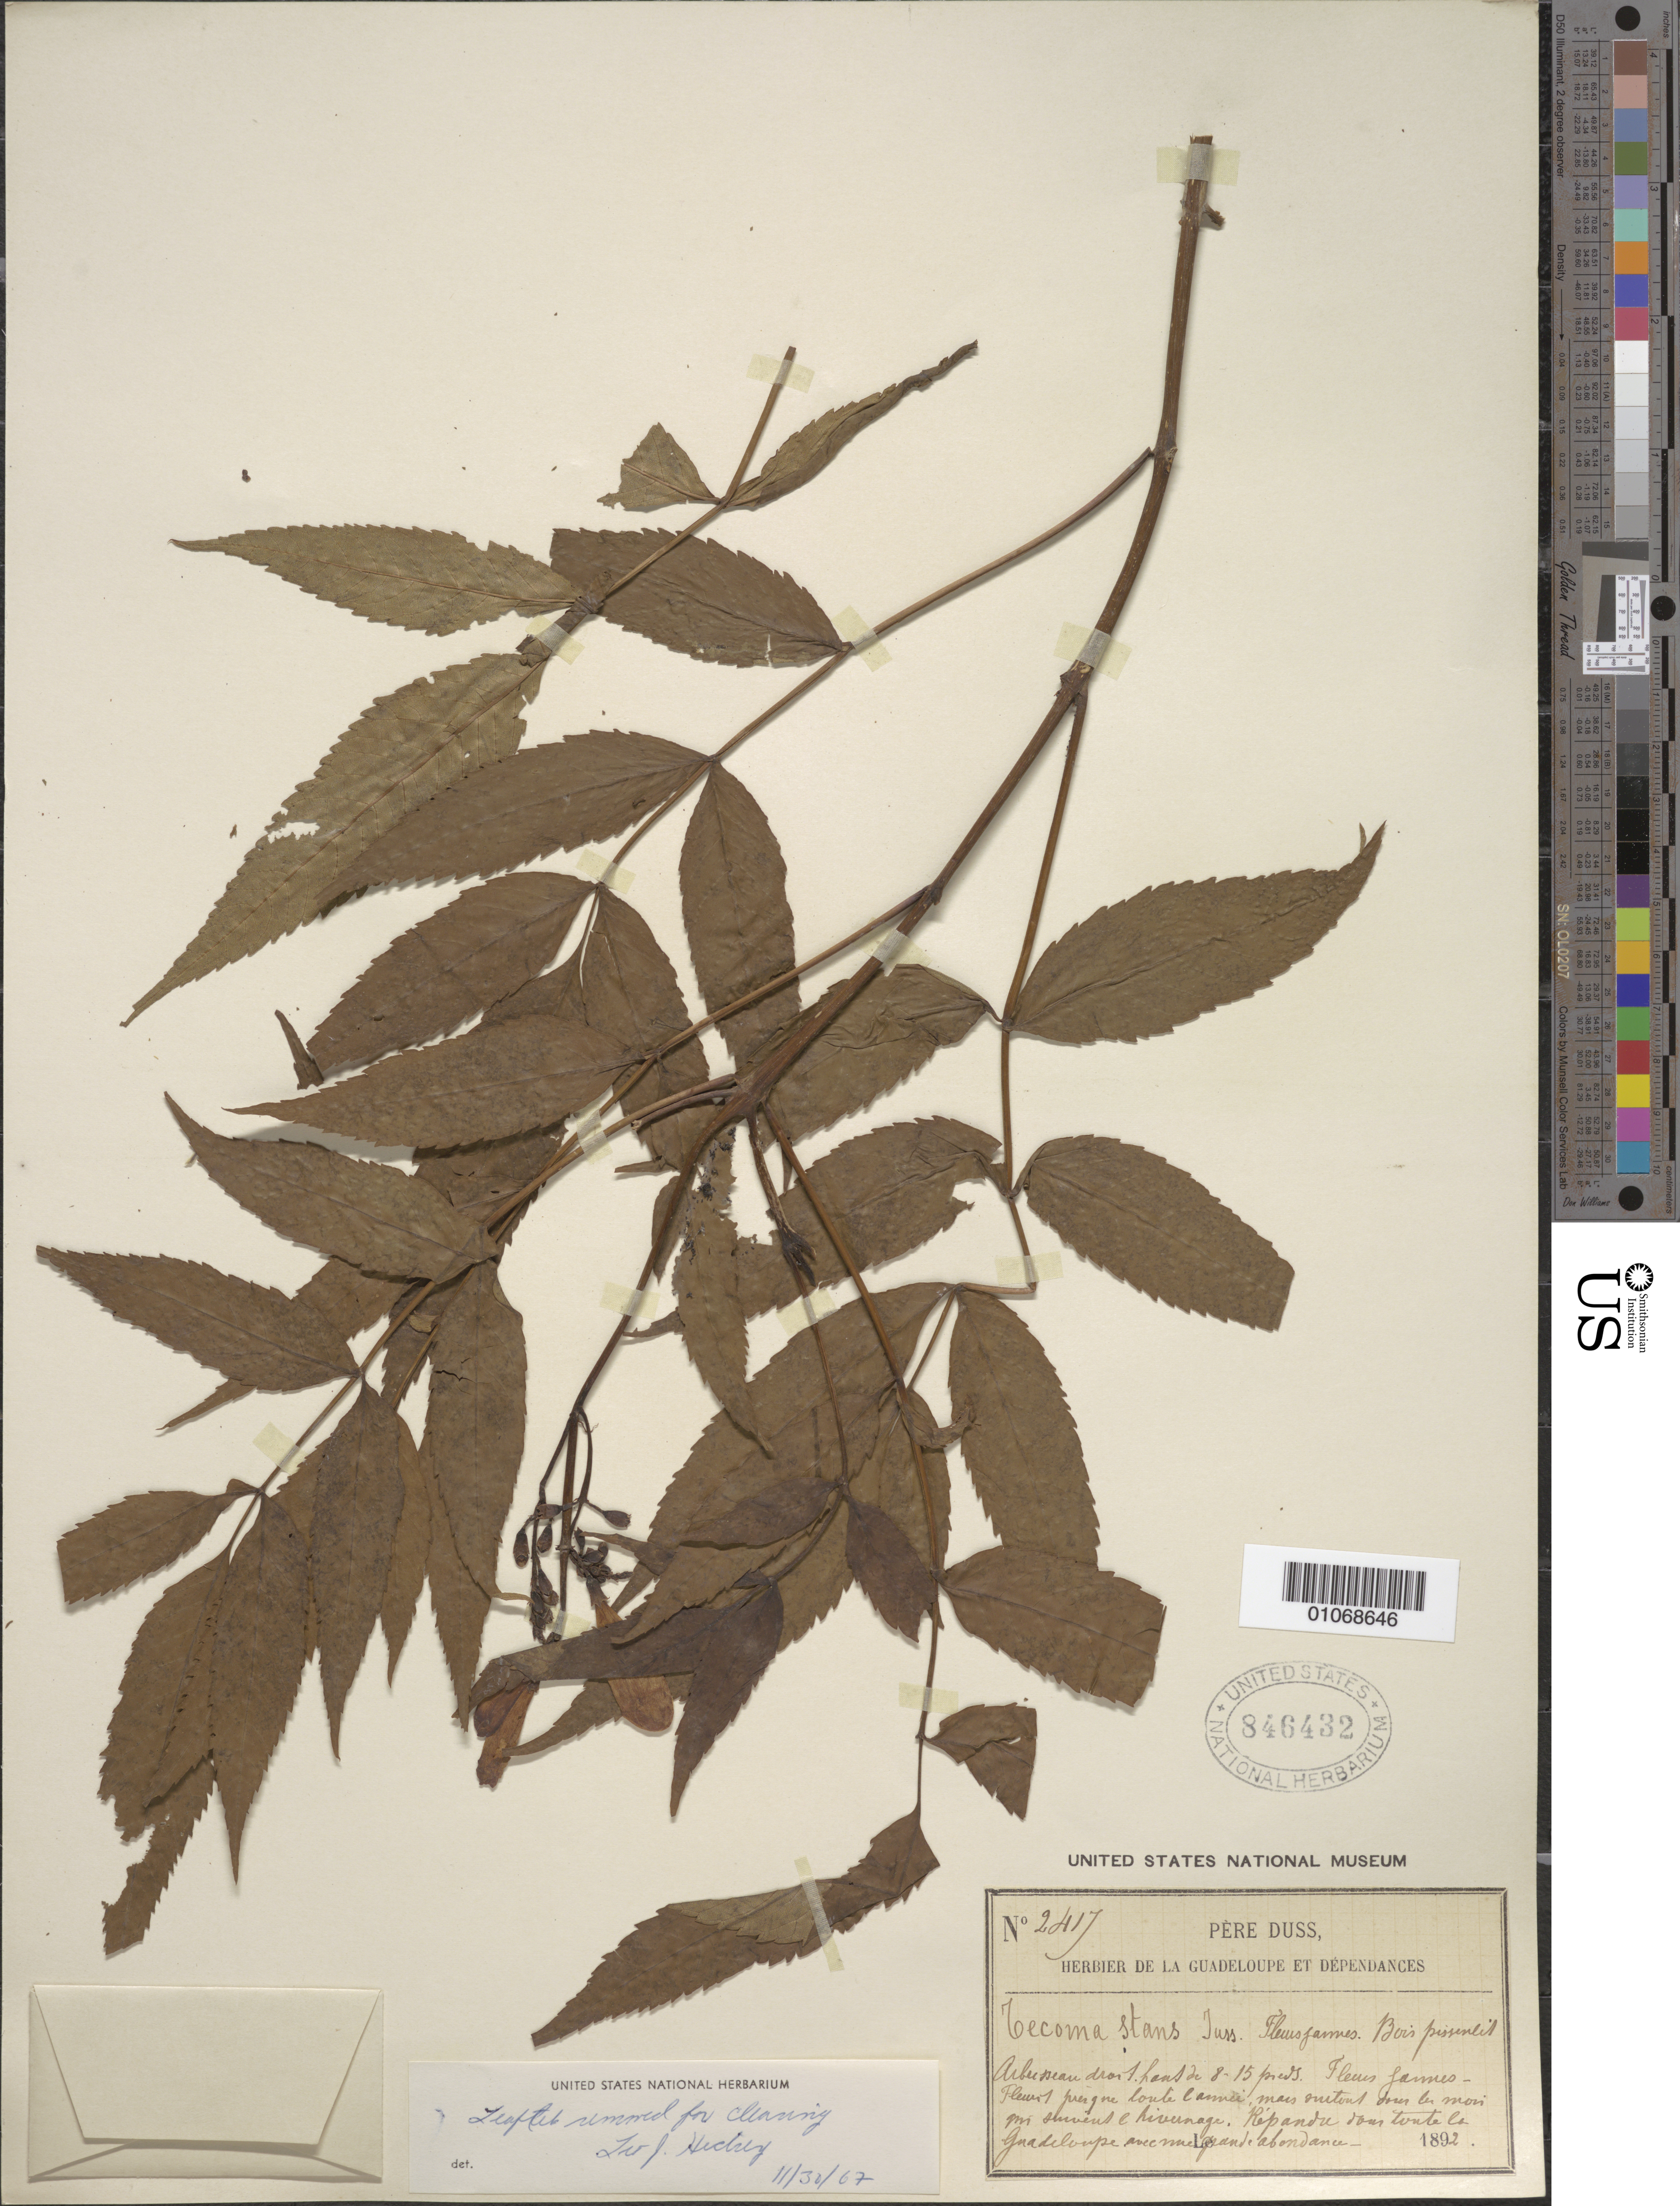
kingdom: Plantae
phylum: Tracheophyta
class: Magnoliopsida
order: Lamiales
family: Bignoniaceae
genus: Tecoma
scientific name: Tecoma stans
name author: (L.) Juss. ex Kunth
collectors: Père Duss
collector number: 22117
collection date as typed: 01 Jan 1892 to 31 Dec 1892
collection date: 1892-01-01/1892-12-31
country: Guadeloupe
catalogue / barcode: US 846432